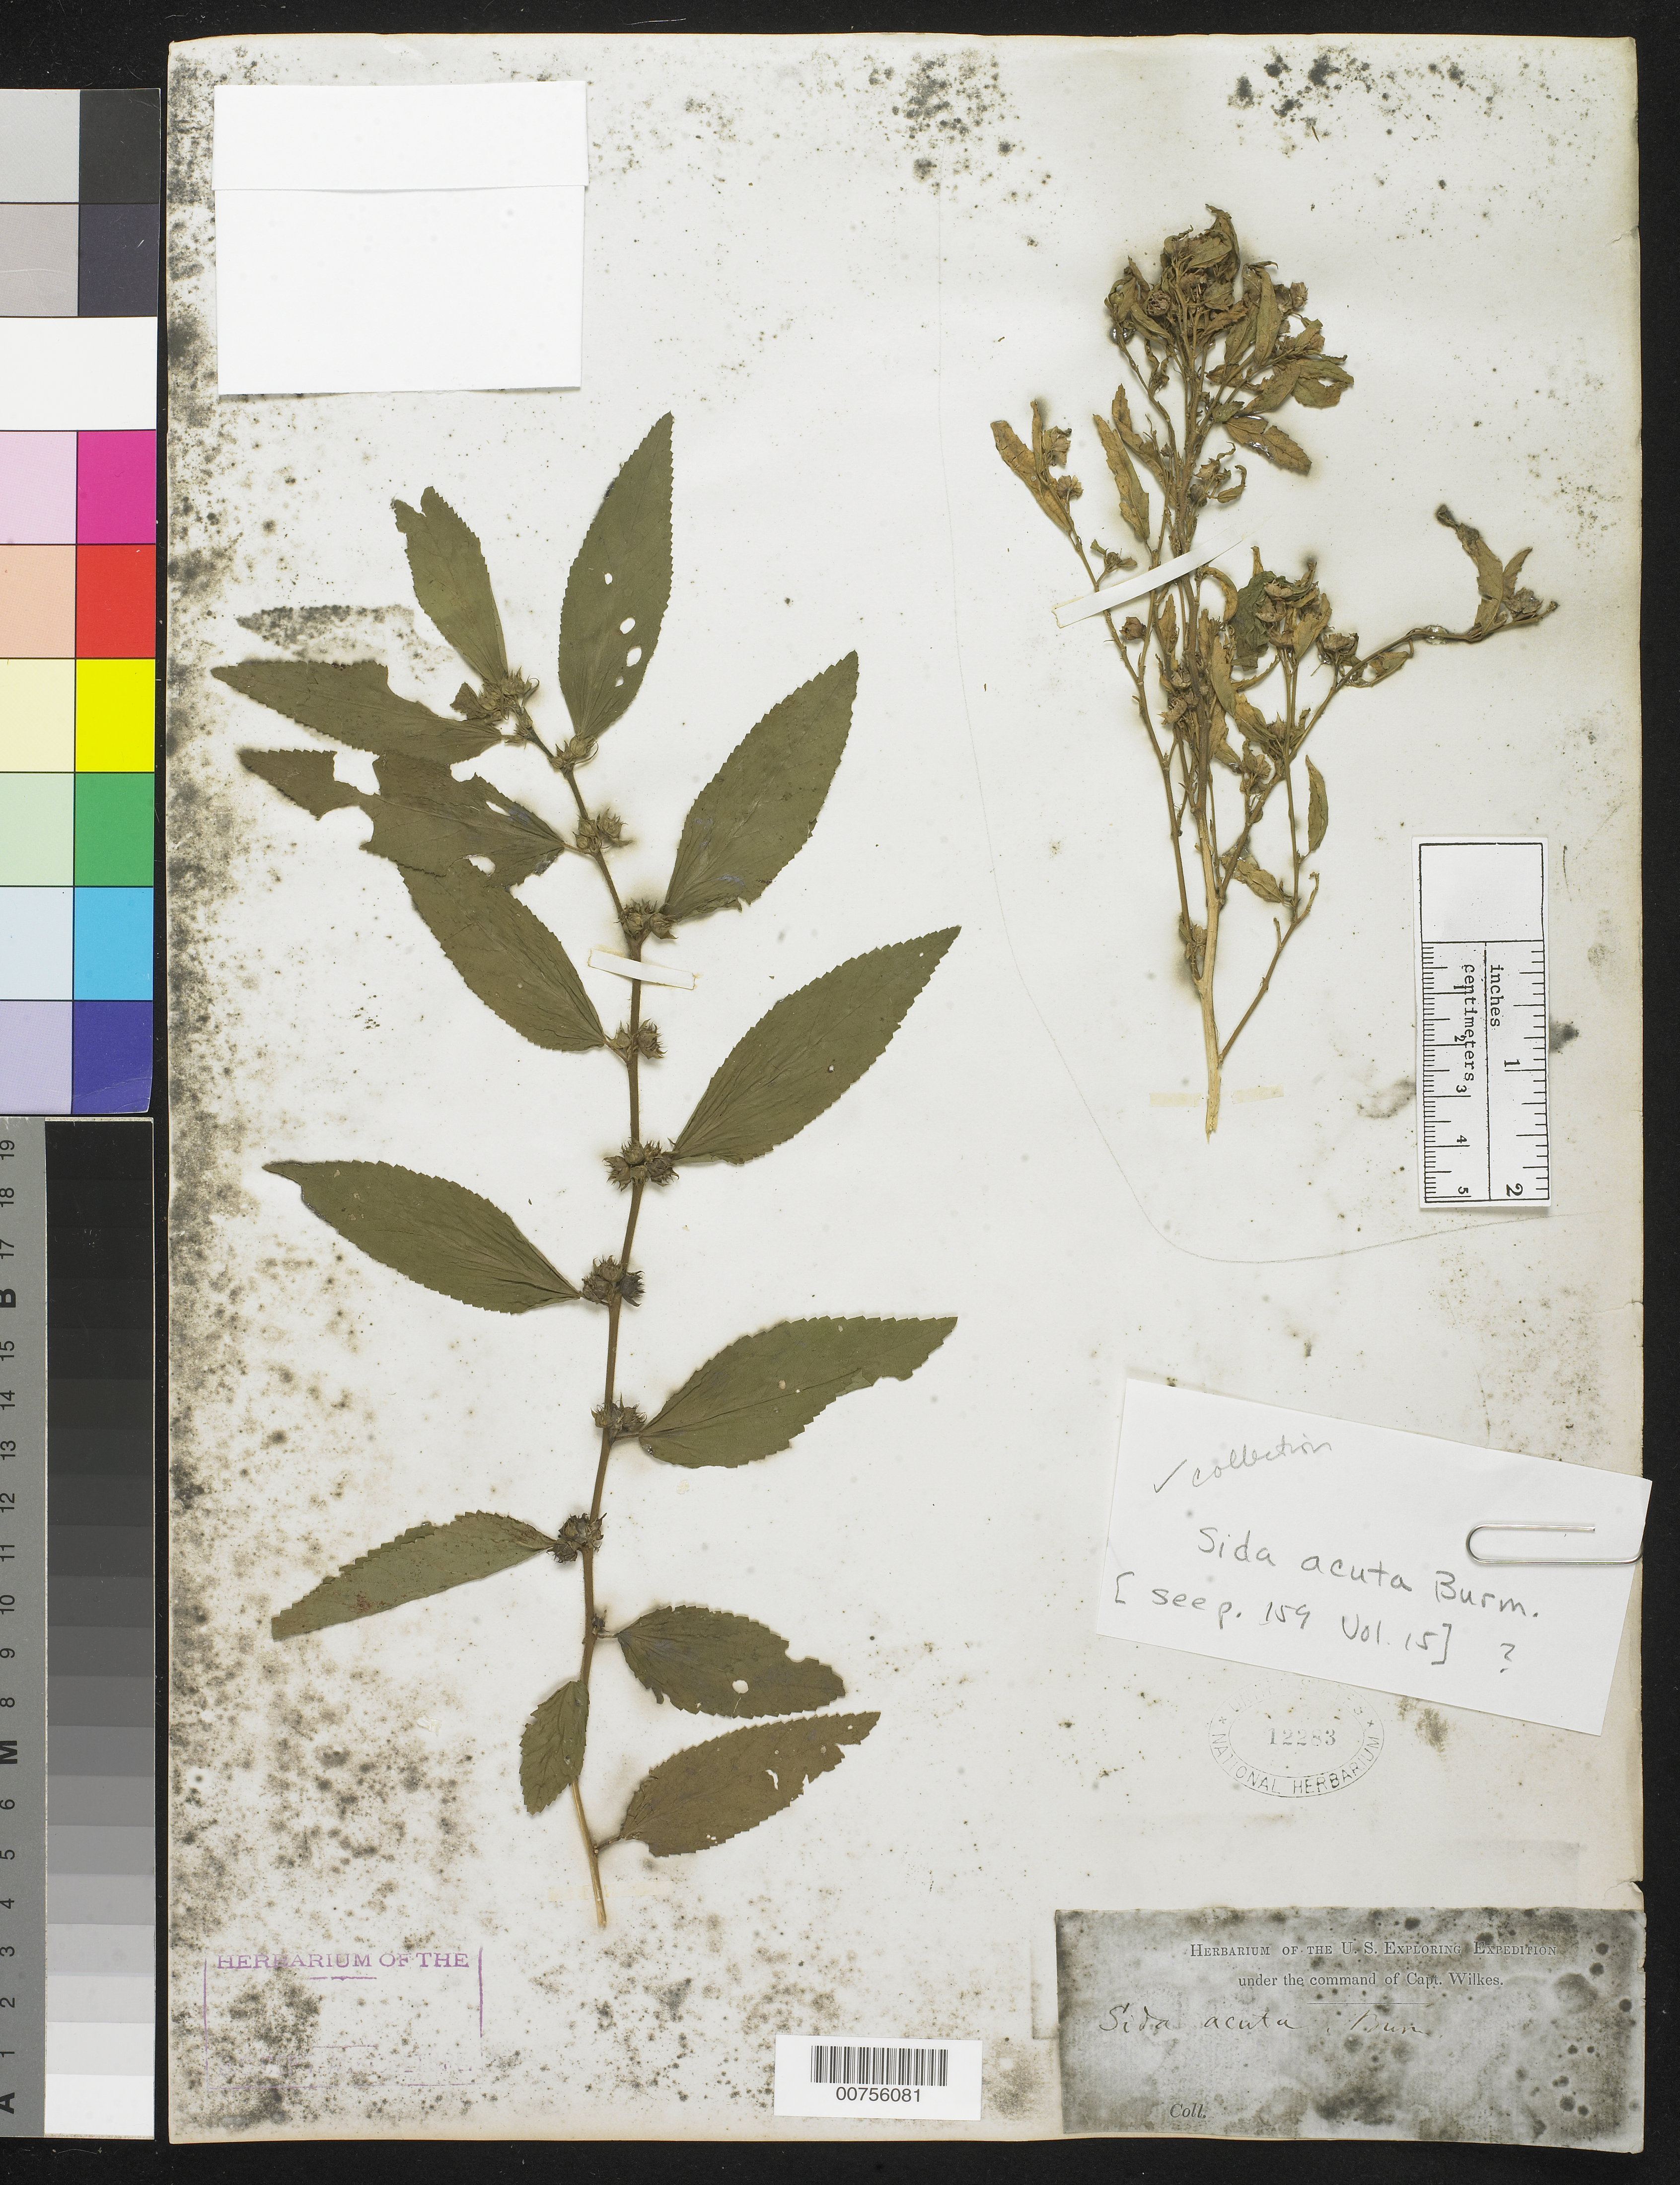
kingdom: Plantae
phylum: Tracheophyta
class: Magnoliopsida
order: Malvales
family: Malvaceae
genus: Sida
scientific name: Sida acuta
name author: Burm. f.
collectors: Wilkes Explor. Exped.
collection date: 1838/1842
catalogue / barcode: US 12283